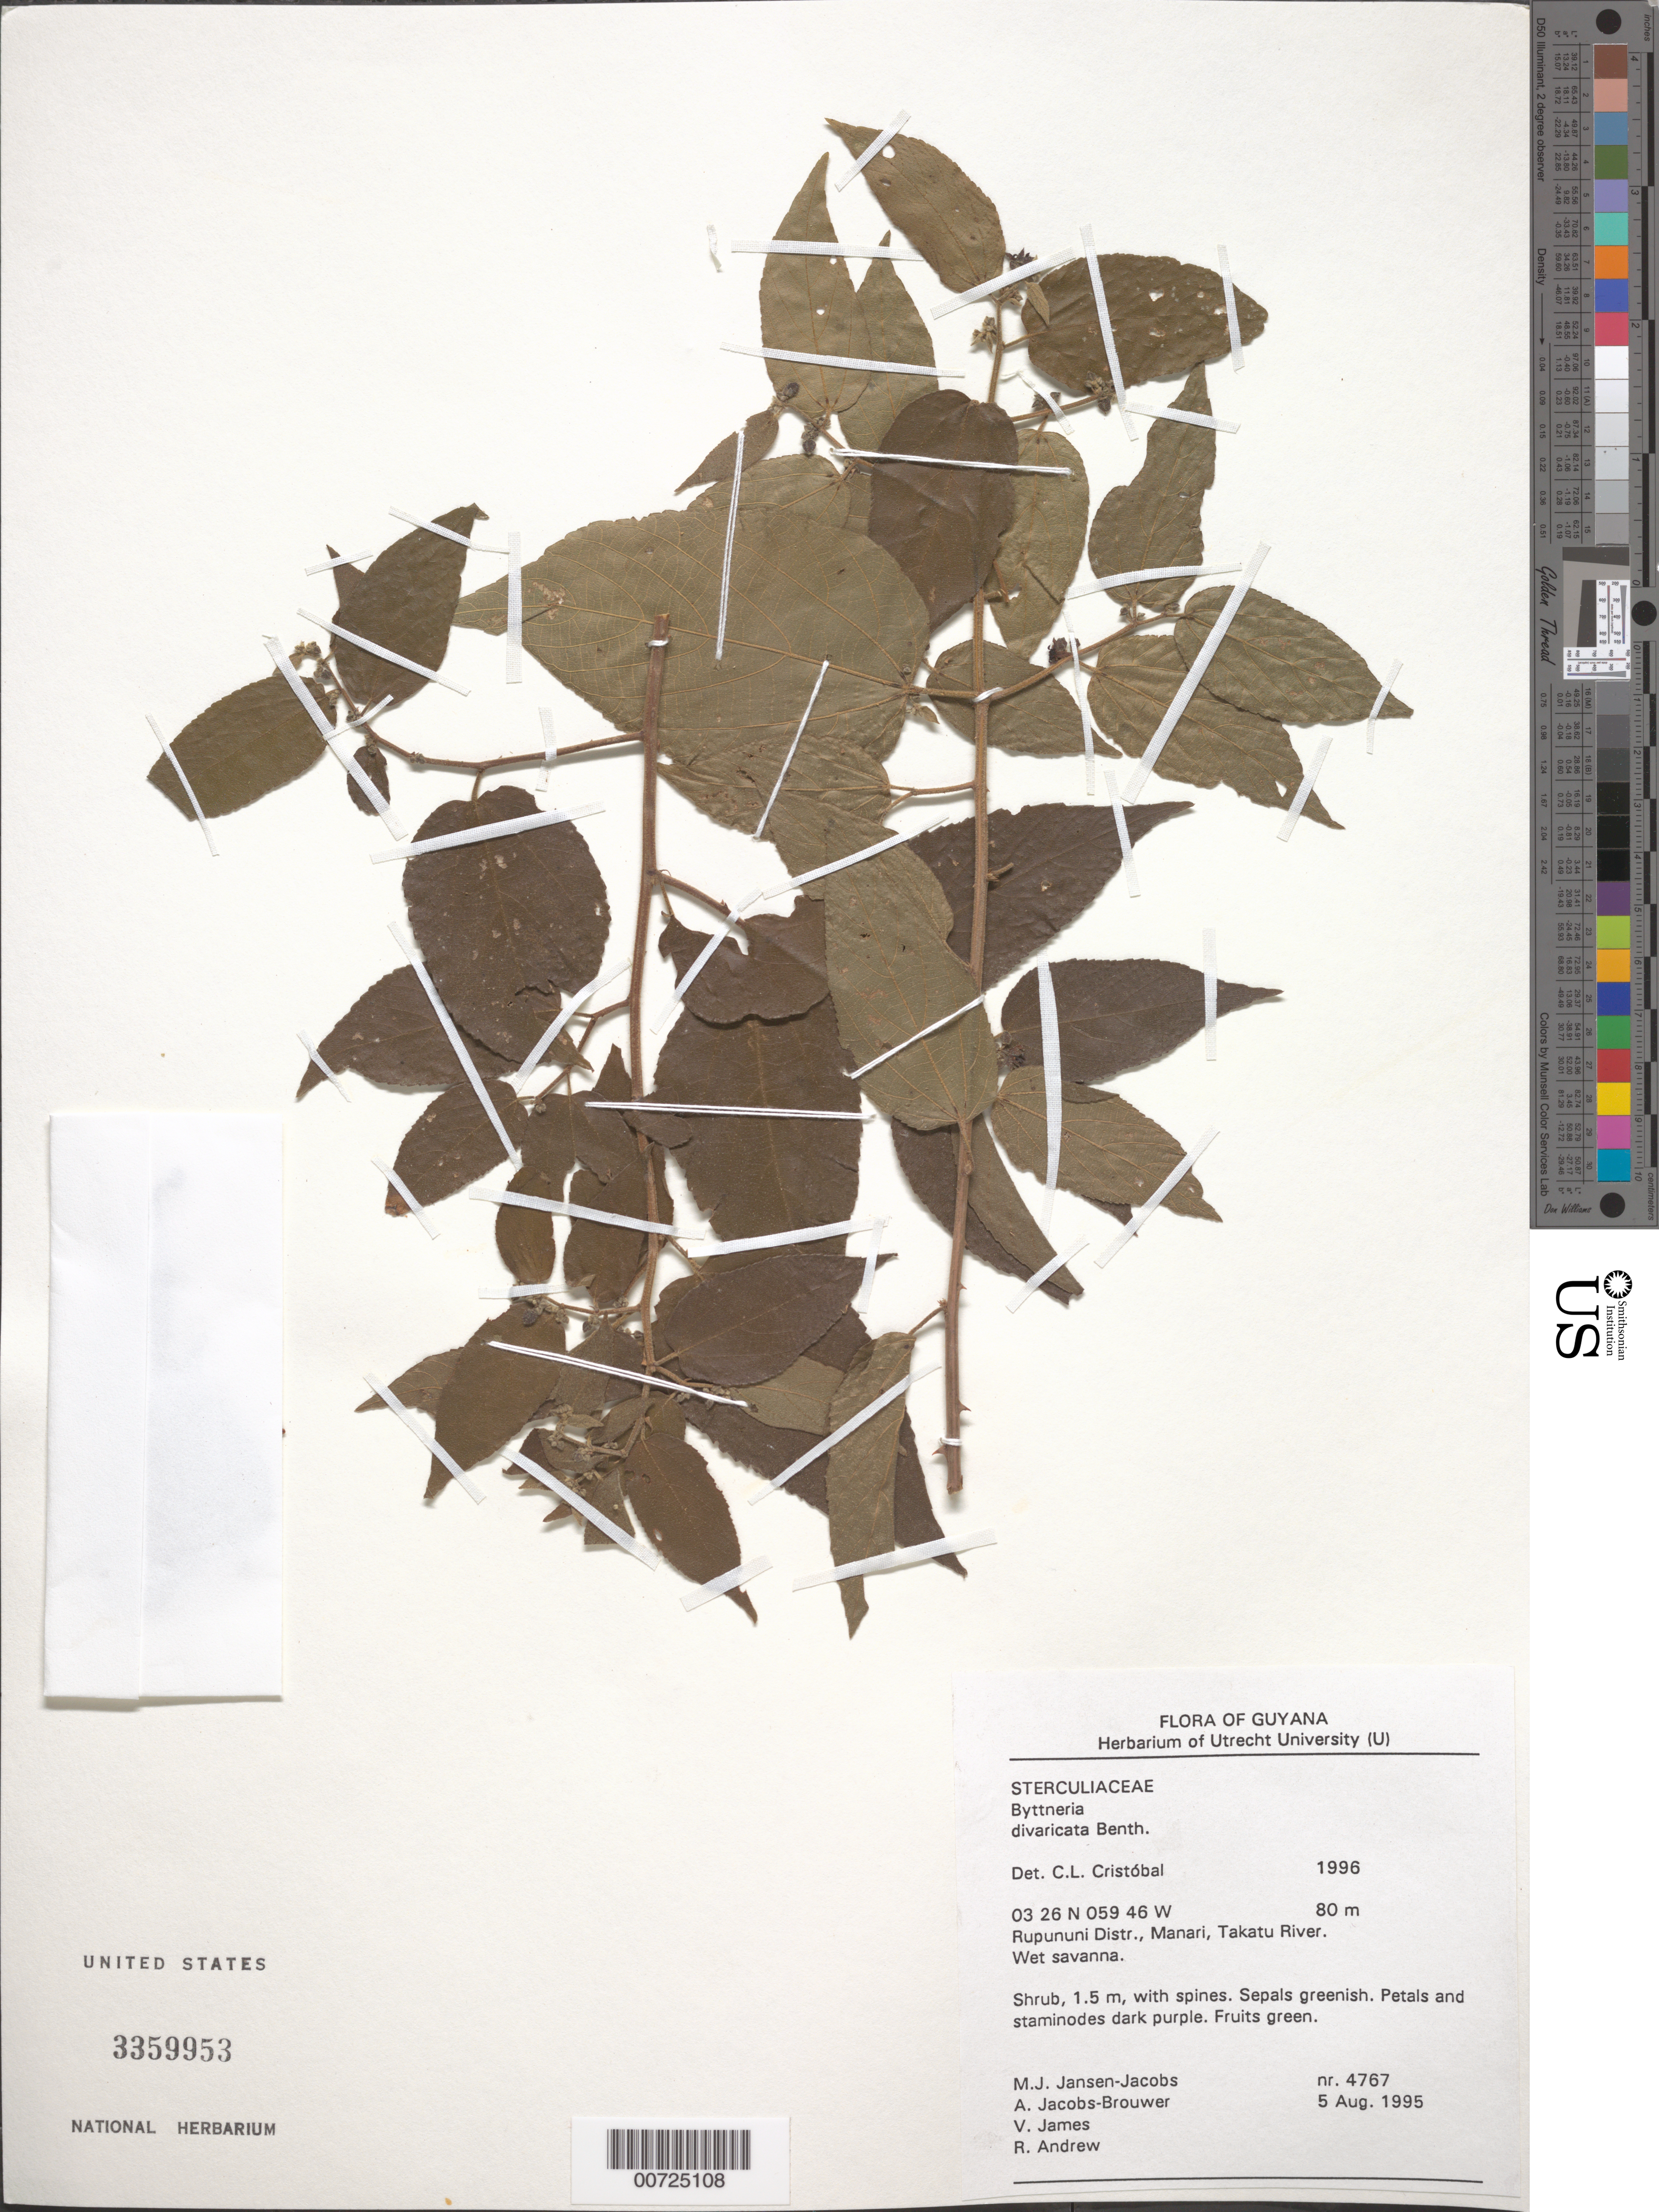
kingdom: Plantae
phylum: Tracheophyta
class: Magnoliopsida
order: Malvales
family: Malvaceae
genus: Byttneria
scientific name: Byttneria divaricata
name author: Benth.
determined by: Cristóbal, C. L.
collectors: M. J. Jansen-Jacobs, A. Jacobs-Brouwer, V. James & R. Andrew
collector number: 4767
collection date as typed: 5-Aug-95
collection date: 1995-08-05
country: Guyana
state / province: U. Takutu-U. Essequibo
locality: Manari, Takatu River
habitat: Wet savanna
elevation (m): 80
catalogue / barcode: US 3359953